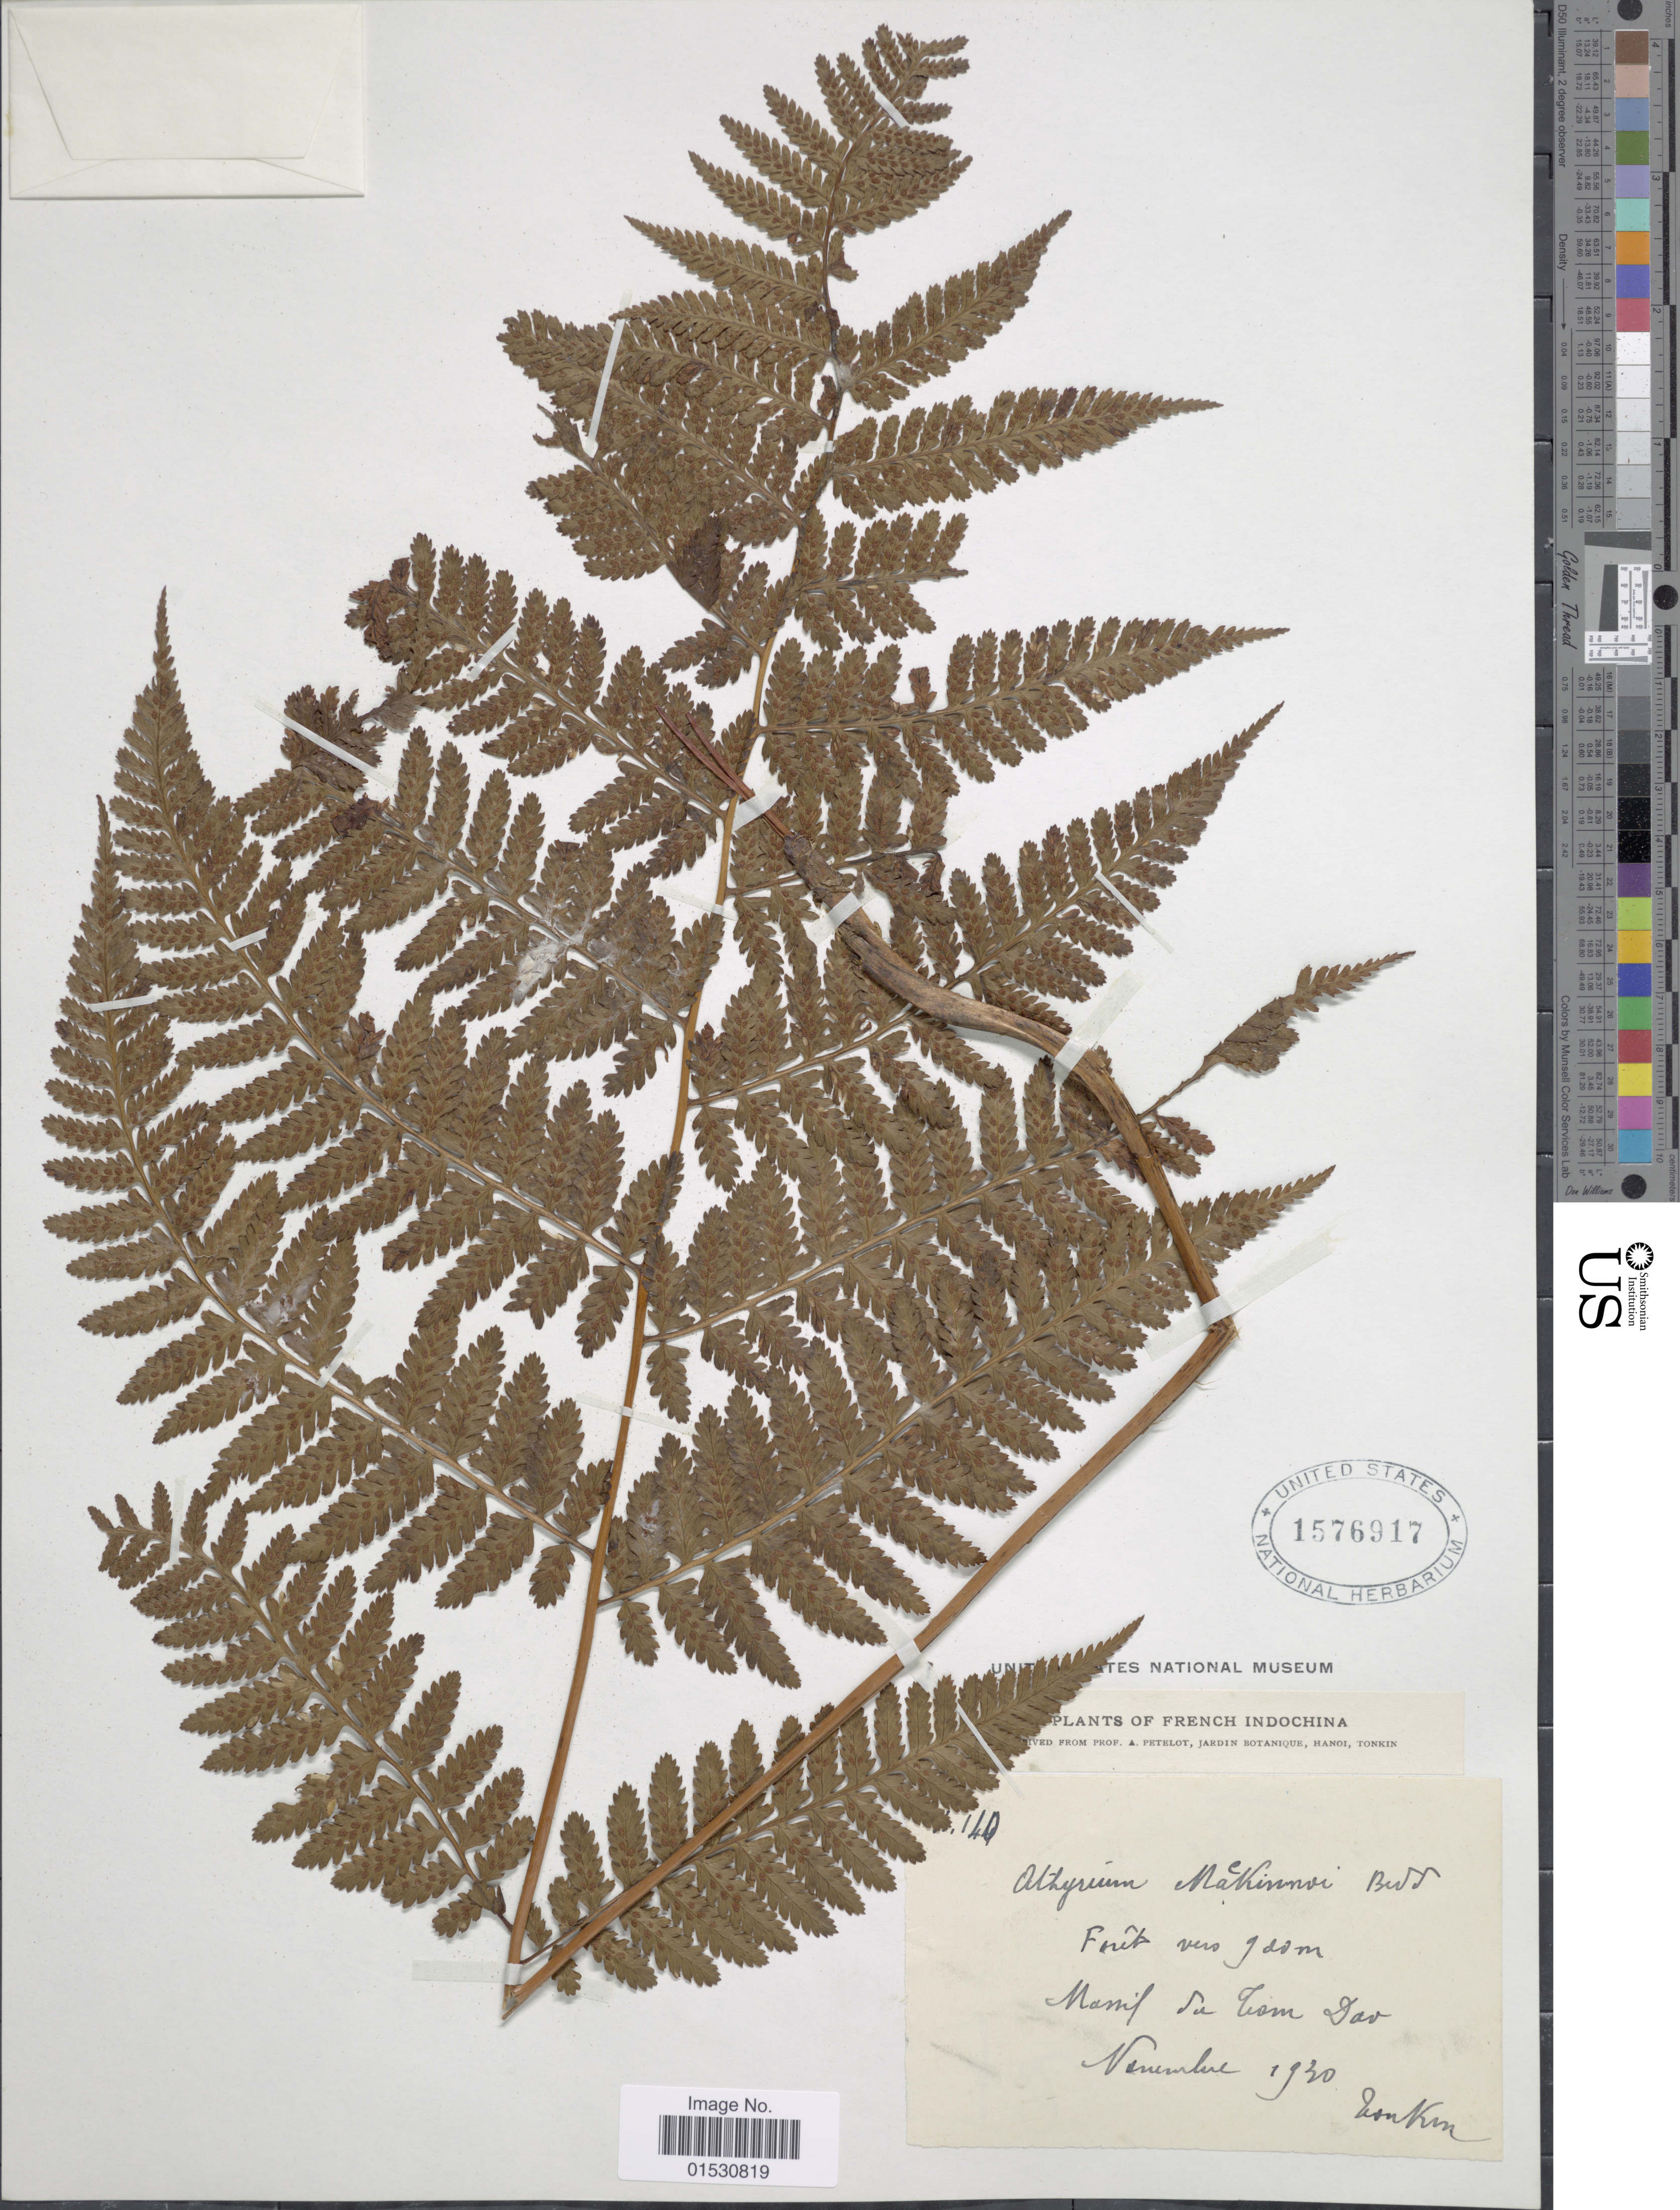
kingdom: Plantae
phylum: Tracheophyta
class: Polypodiopsida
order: Polypodiales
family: Athyriaceae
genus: Athyrium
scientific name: Athyrium mackinnonii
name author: (Hook.) C. Chr.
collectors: A. Petelot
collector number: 140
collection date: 1930-11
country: Vietnam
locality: French Indochina. Tonkin. Massif du Tion Dao. [interpreted]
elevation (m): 900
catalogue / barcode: US 1576917